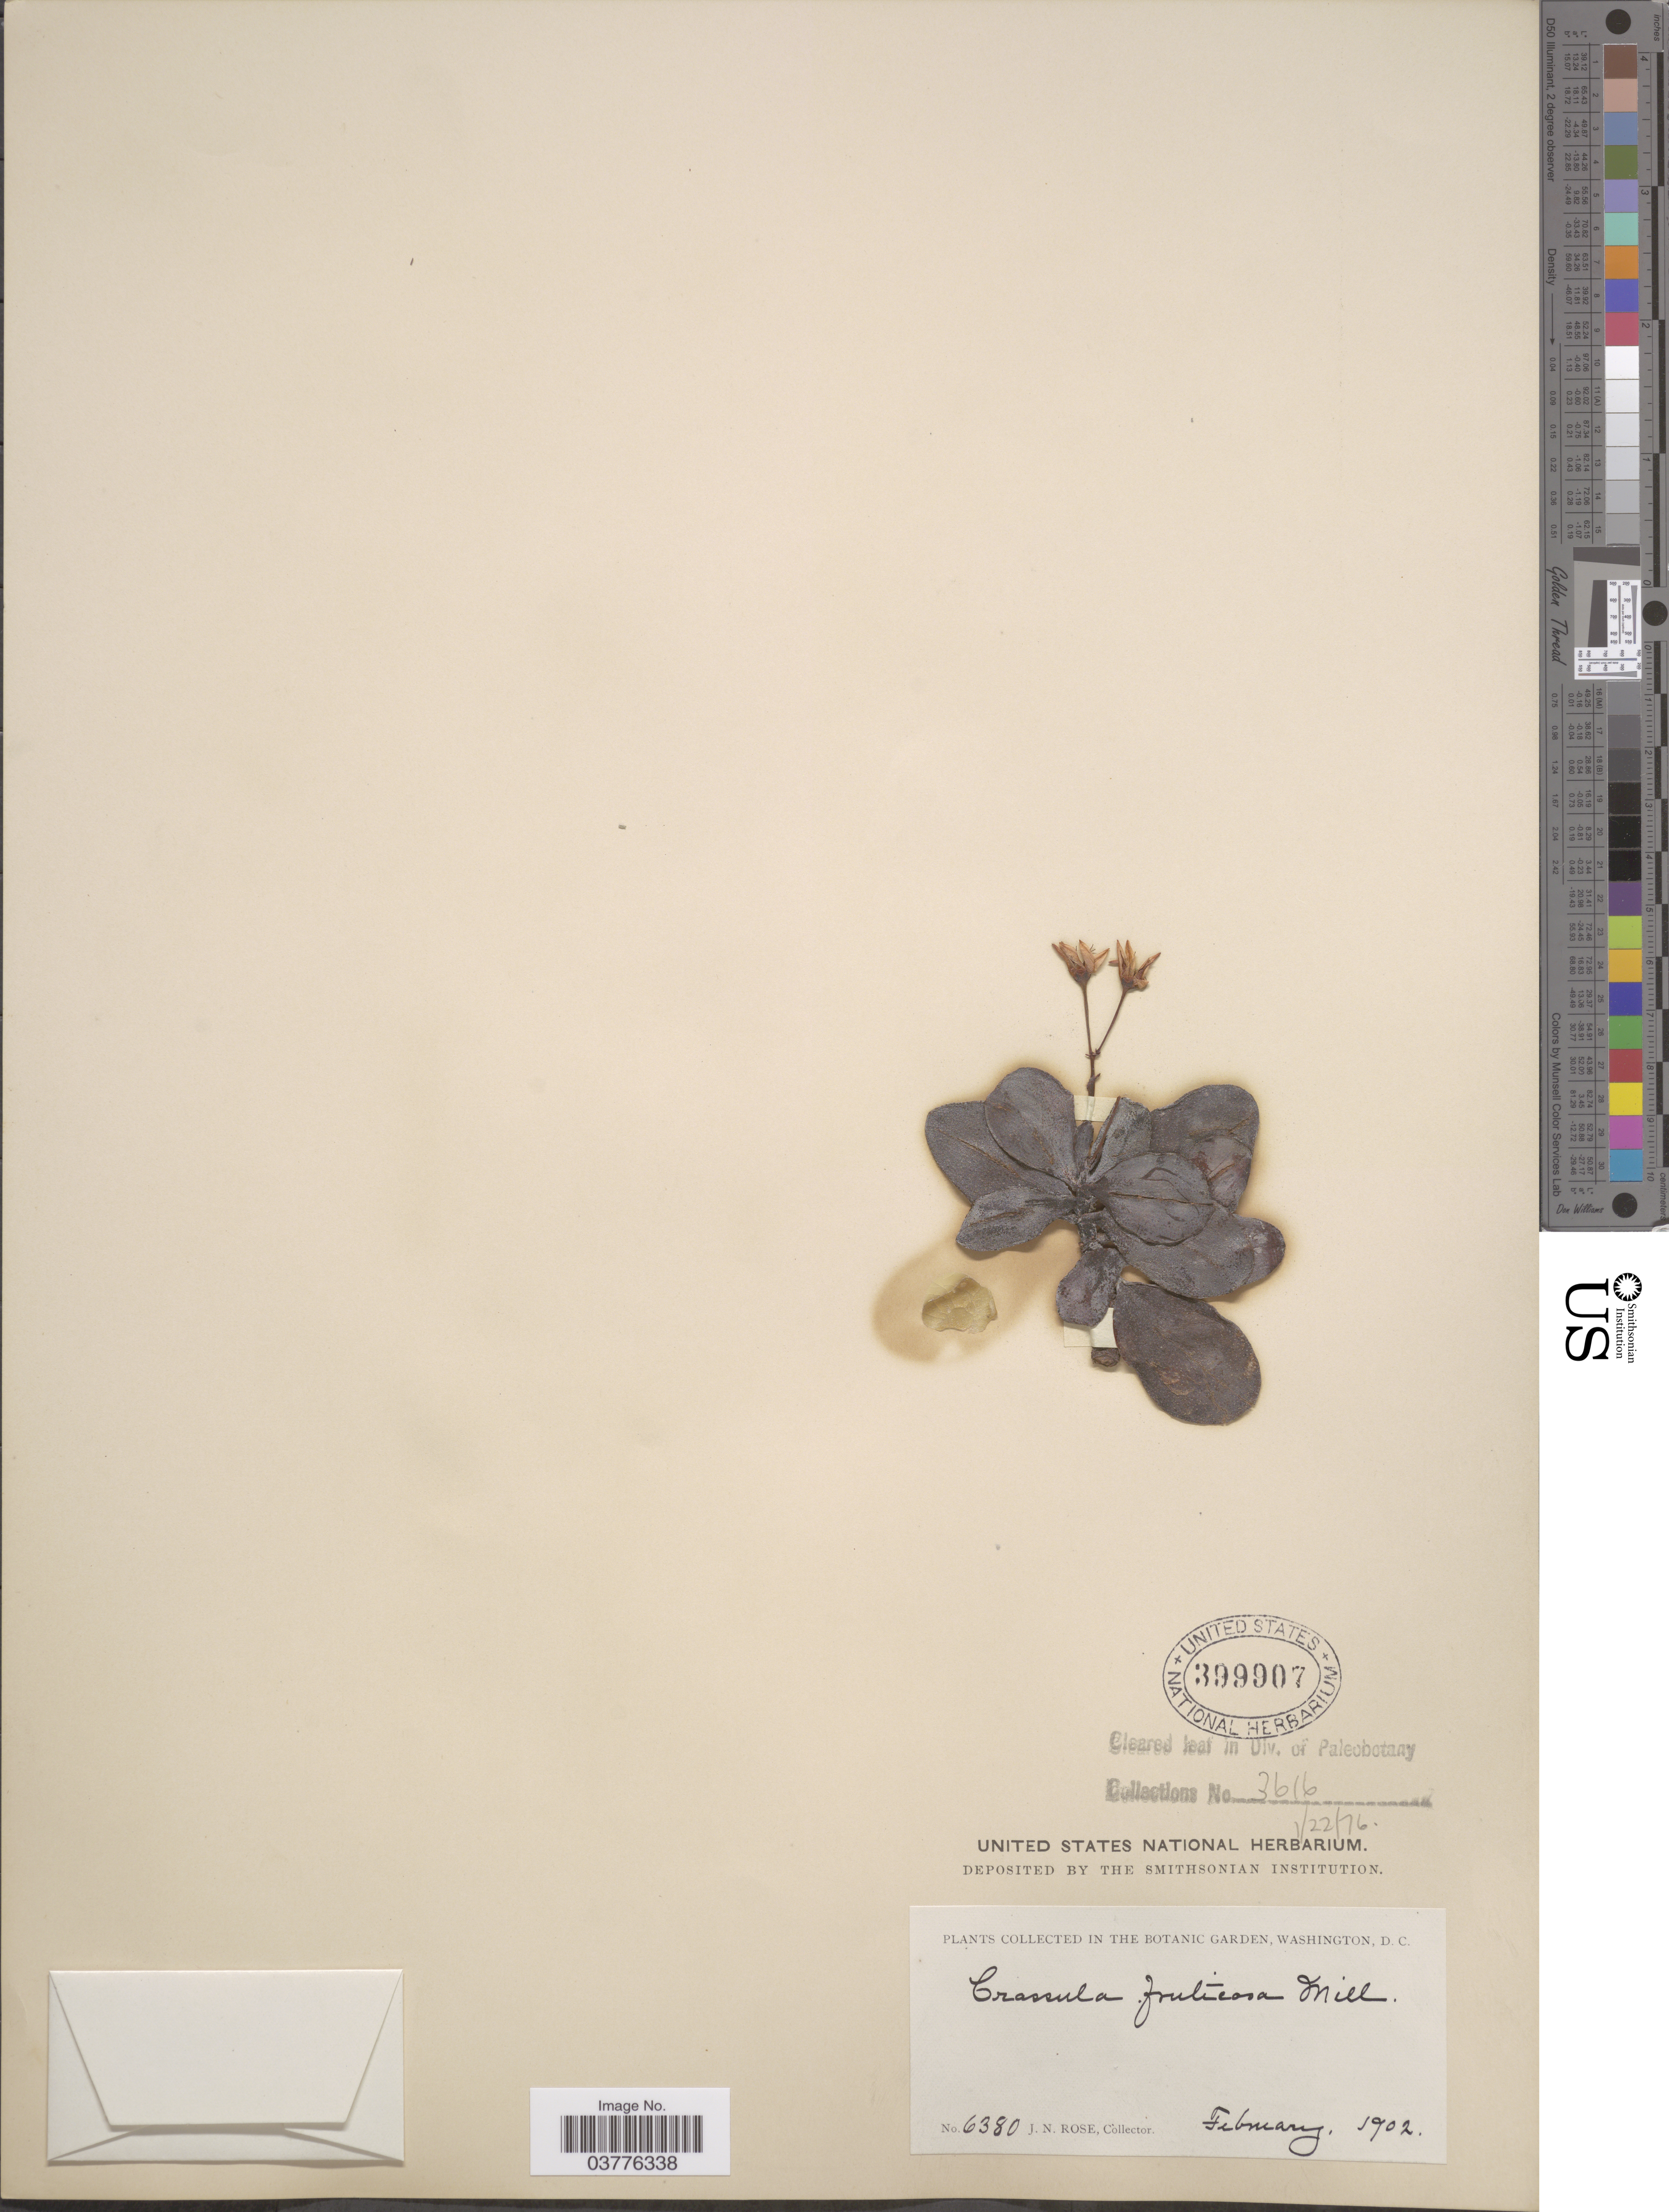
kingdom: Plantae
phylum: Tracheophyta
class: Magnoliopsida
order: Saxifragales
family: Crassulaceae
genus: Crassula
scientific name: Crassula fruticosa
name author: Mill.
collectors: J. N. Rose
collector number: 6380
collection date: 1902-02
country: United States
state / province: District of Columbia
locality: In the Botanical Garden, Washington, D. C.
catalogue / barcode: US 399907